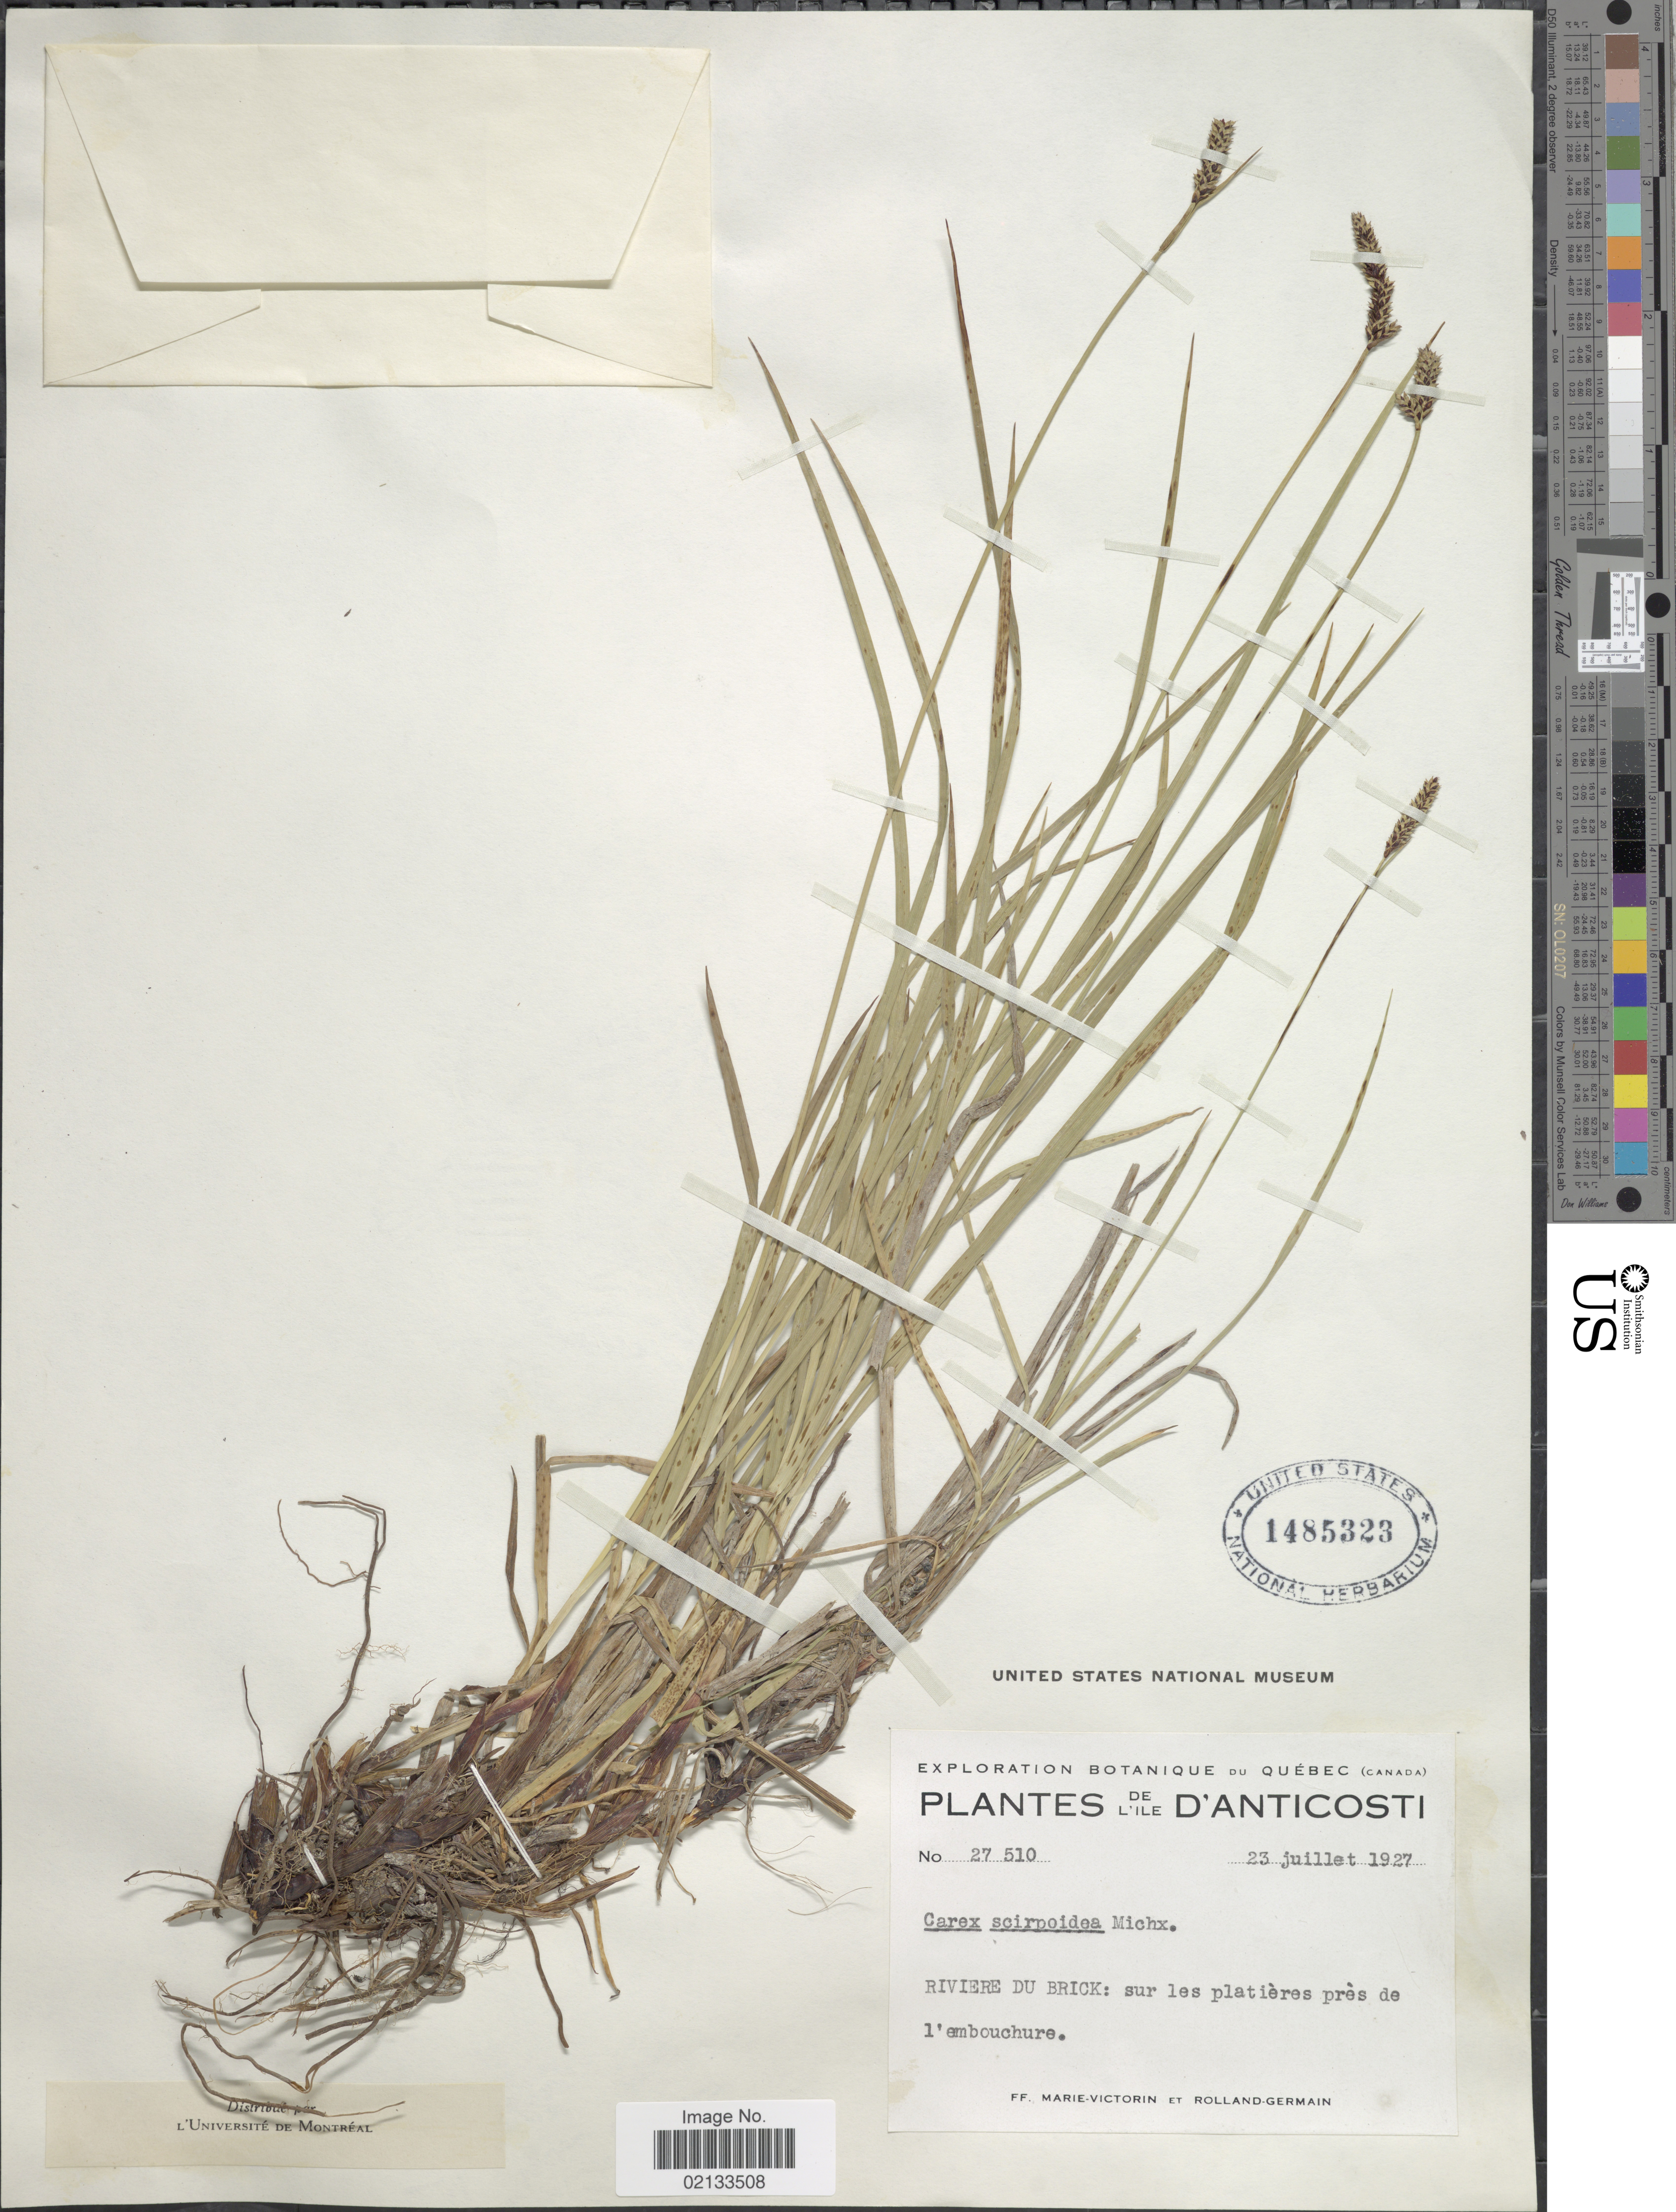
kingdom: Plantae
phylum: Tracheophyta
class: Liliopsida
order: Poales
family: Cyperaceae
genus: Carex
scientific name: Carex scirpoidea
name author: Michx.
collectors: F. Marie-Victorin & Rolland-Germain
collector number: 27510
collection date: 1927-07-23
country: Canada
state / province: Quebec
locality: De L'Ile D'Anticosti, Riviere Du Brick: sur les platières près de l; embouchure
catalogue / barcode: US 1485323